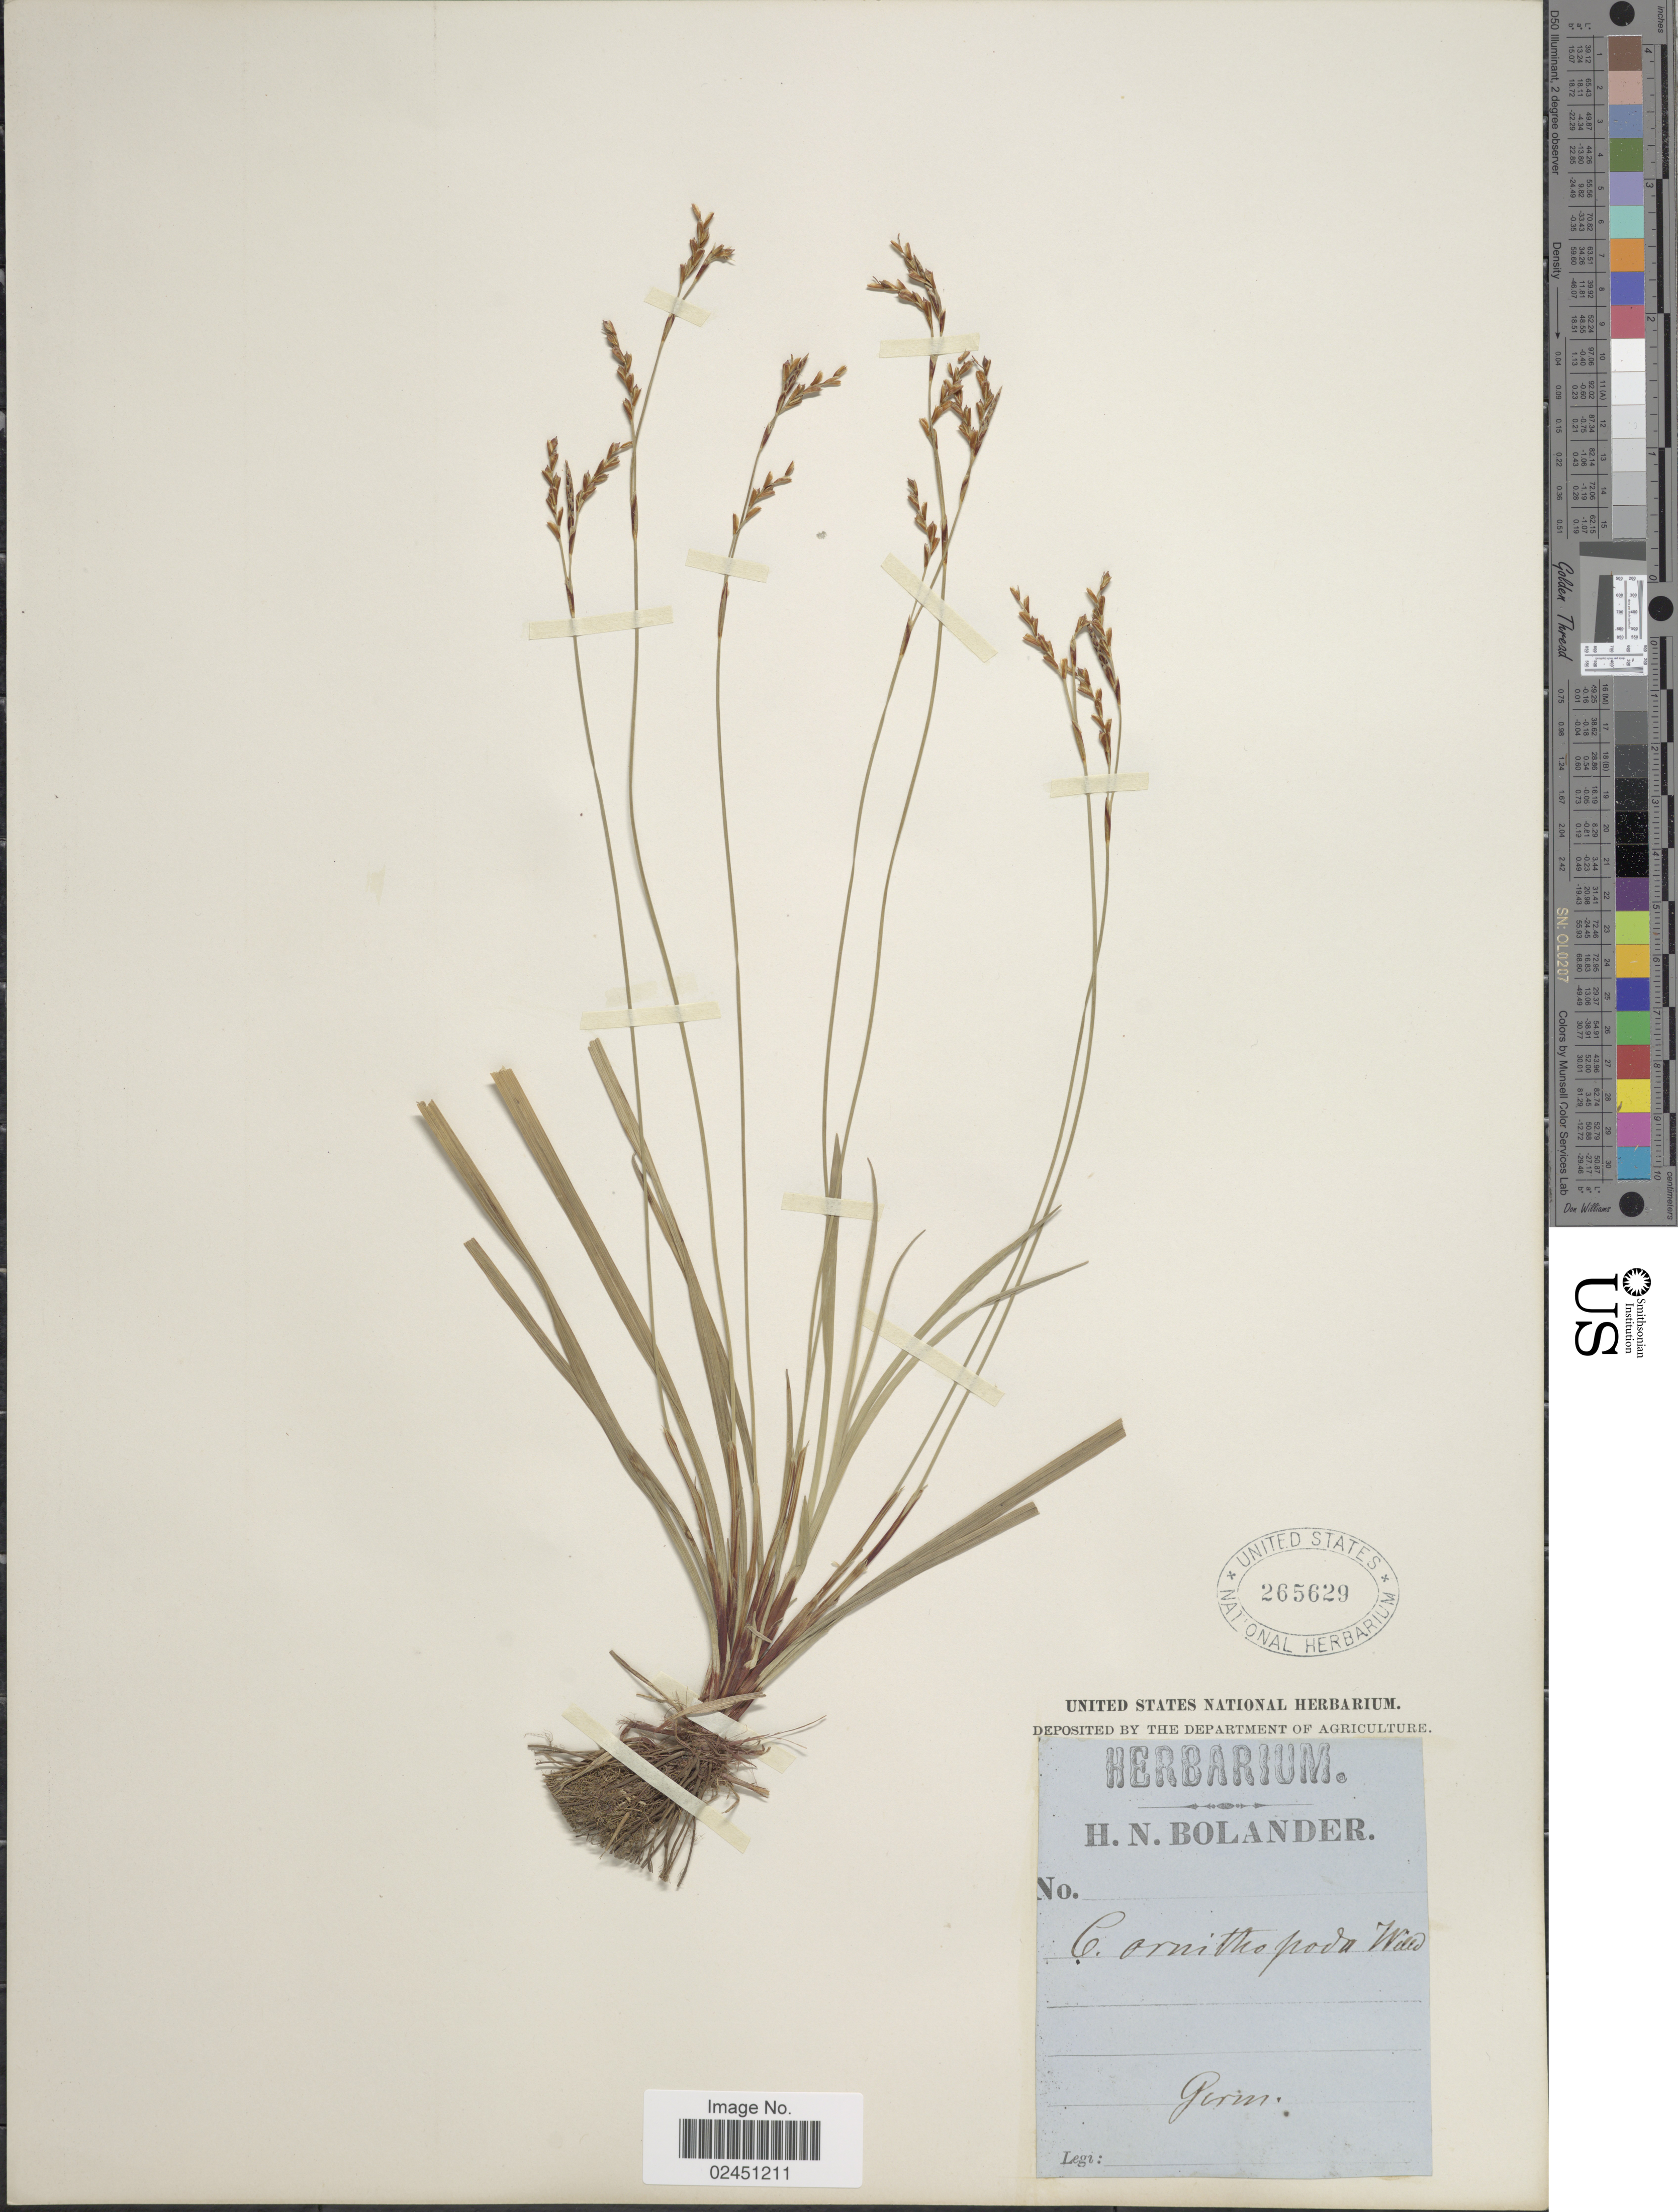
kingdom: Plantae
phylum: Tracheophyta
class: Liliopsida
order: Poales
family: Cyperaceae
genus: Carex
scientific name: Carex ornithopoda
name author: Willd.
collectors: H. N. Bolander (herbarium)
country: Germany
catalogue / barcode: US 265629